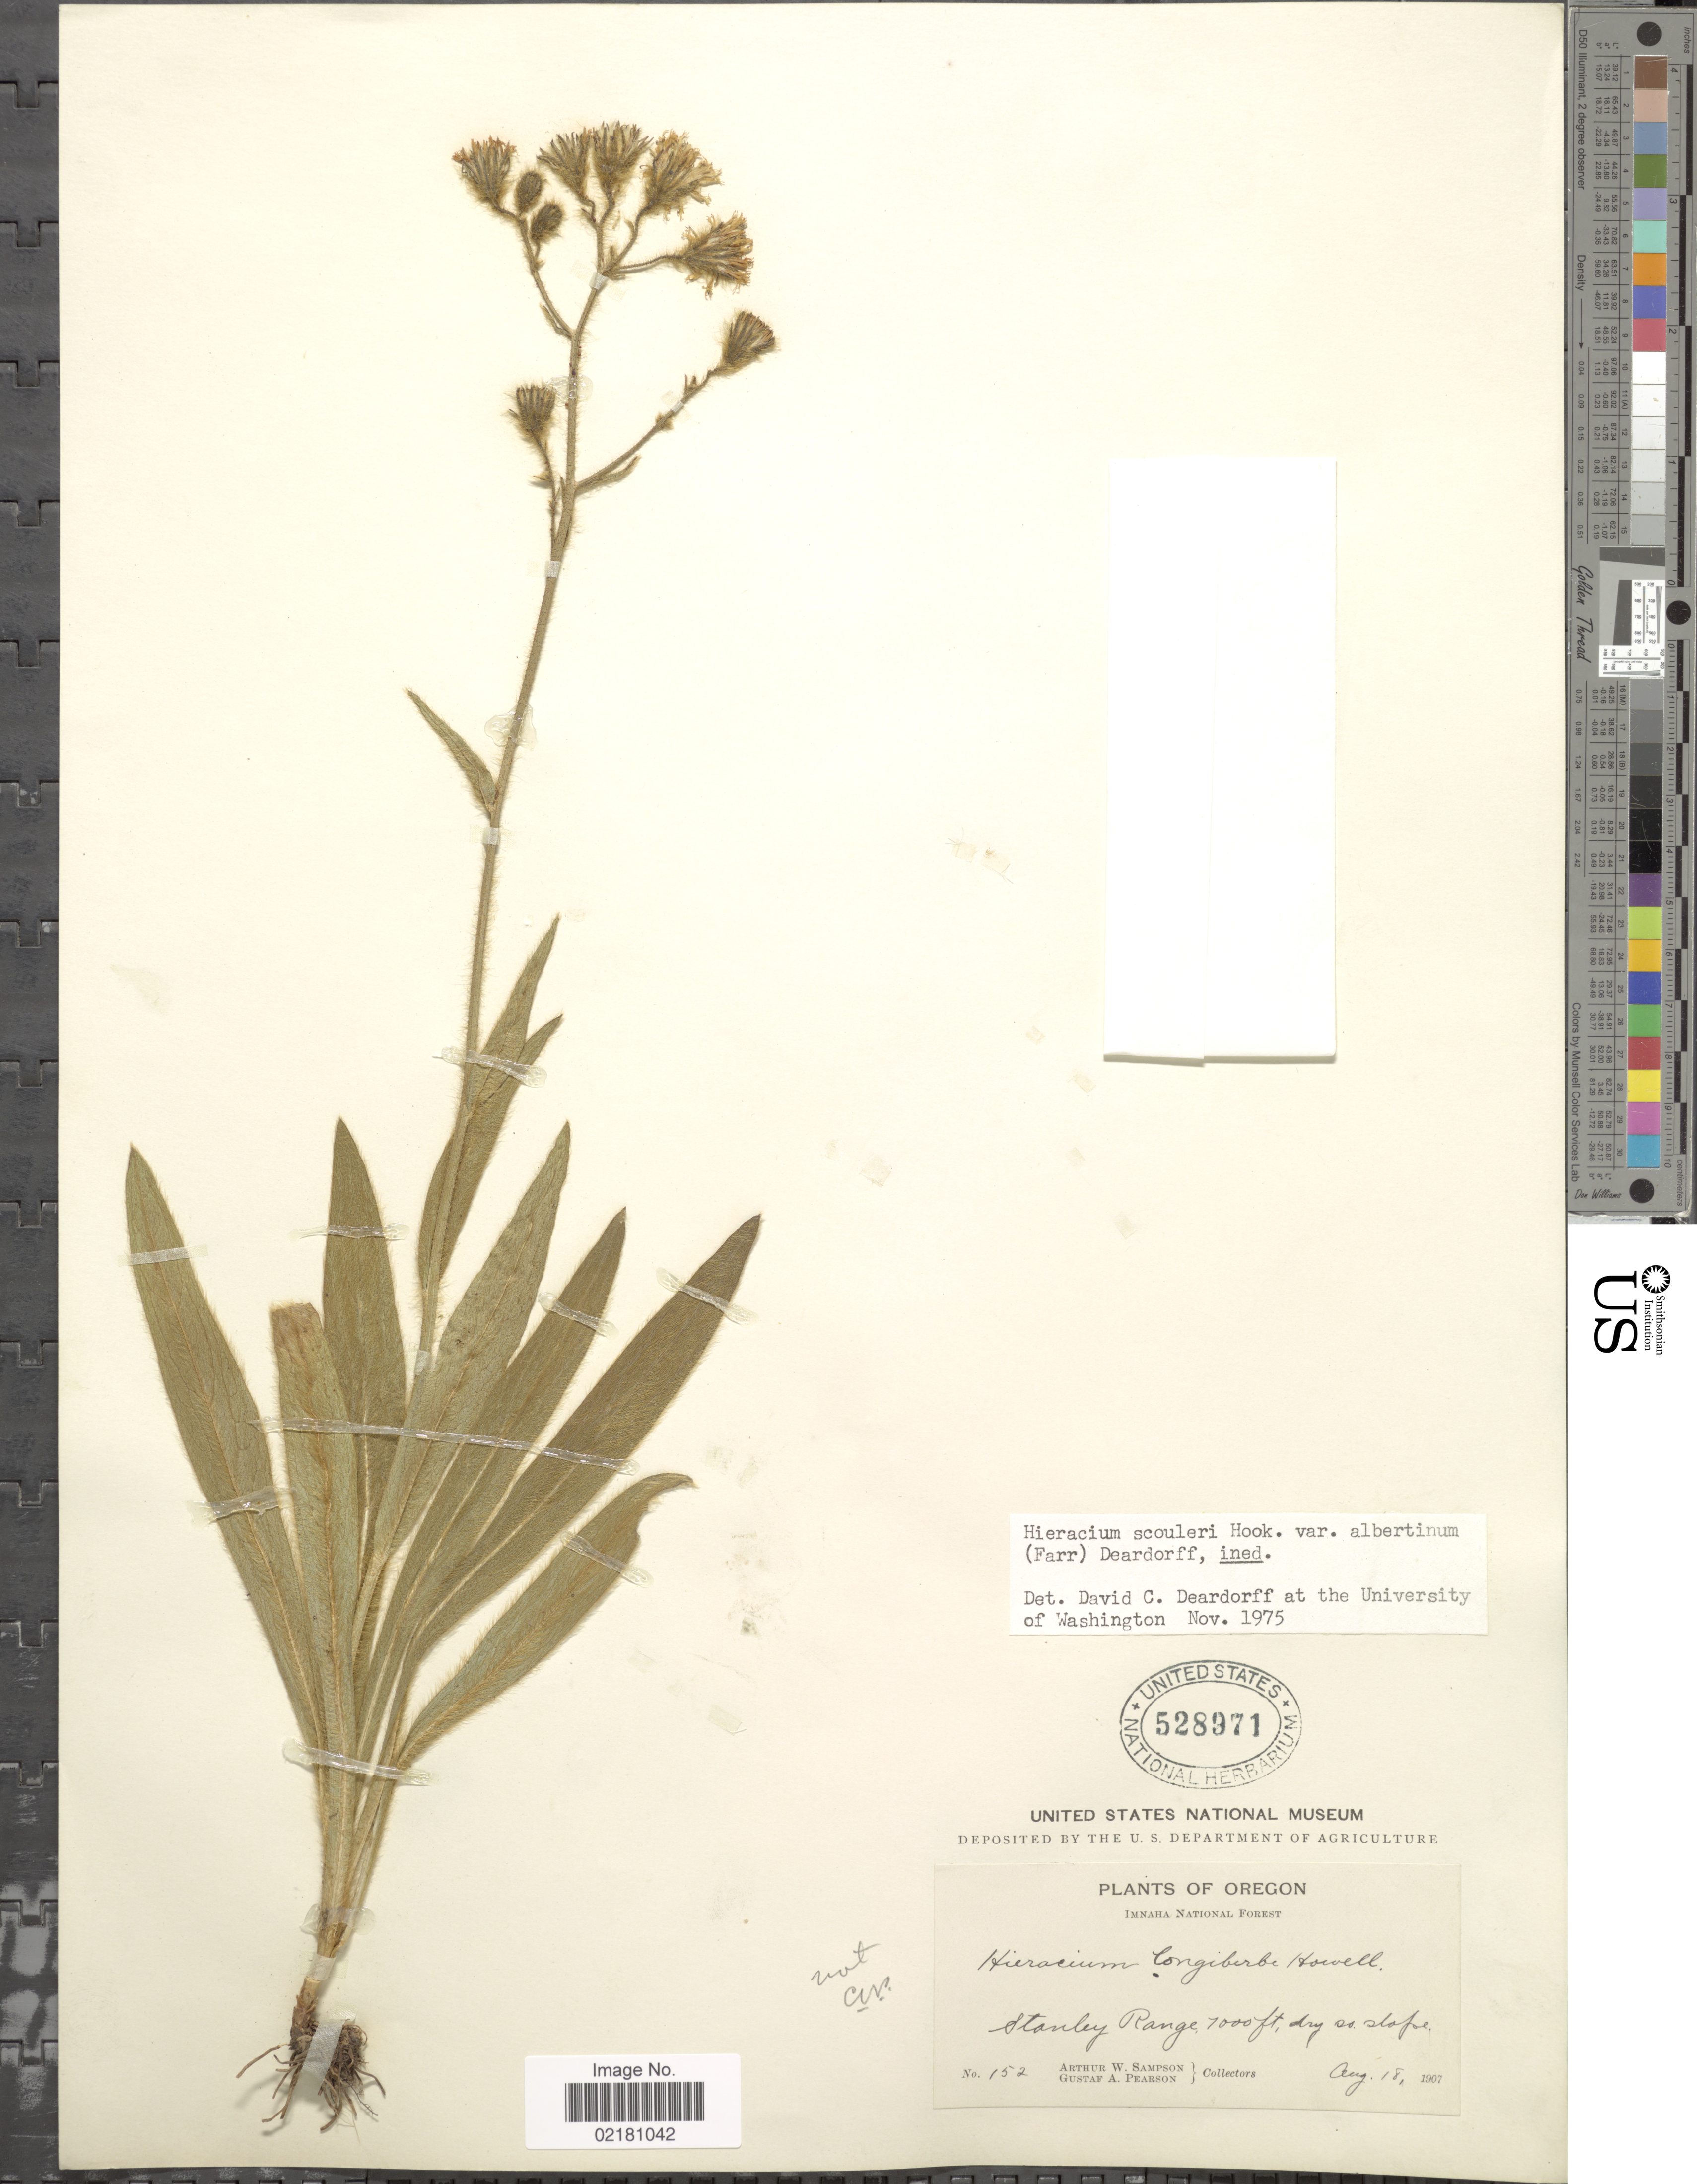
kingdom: Plantae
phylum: Tracheophyta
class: Magnoliopsida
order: Asterales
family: Asteraceae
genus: Hieracium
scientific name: Hieracium scouleri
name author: Hook.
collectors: A. Sampson & G. Pearson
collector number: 152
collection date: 1907-08-18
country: United States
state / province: Oregon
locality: Imnaha National Forest. Stanley Range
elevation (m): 2134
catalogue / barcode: US 528971